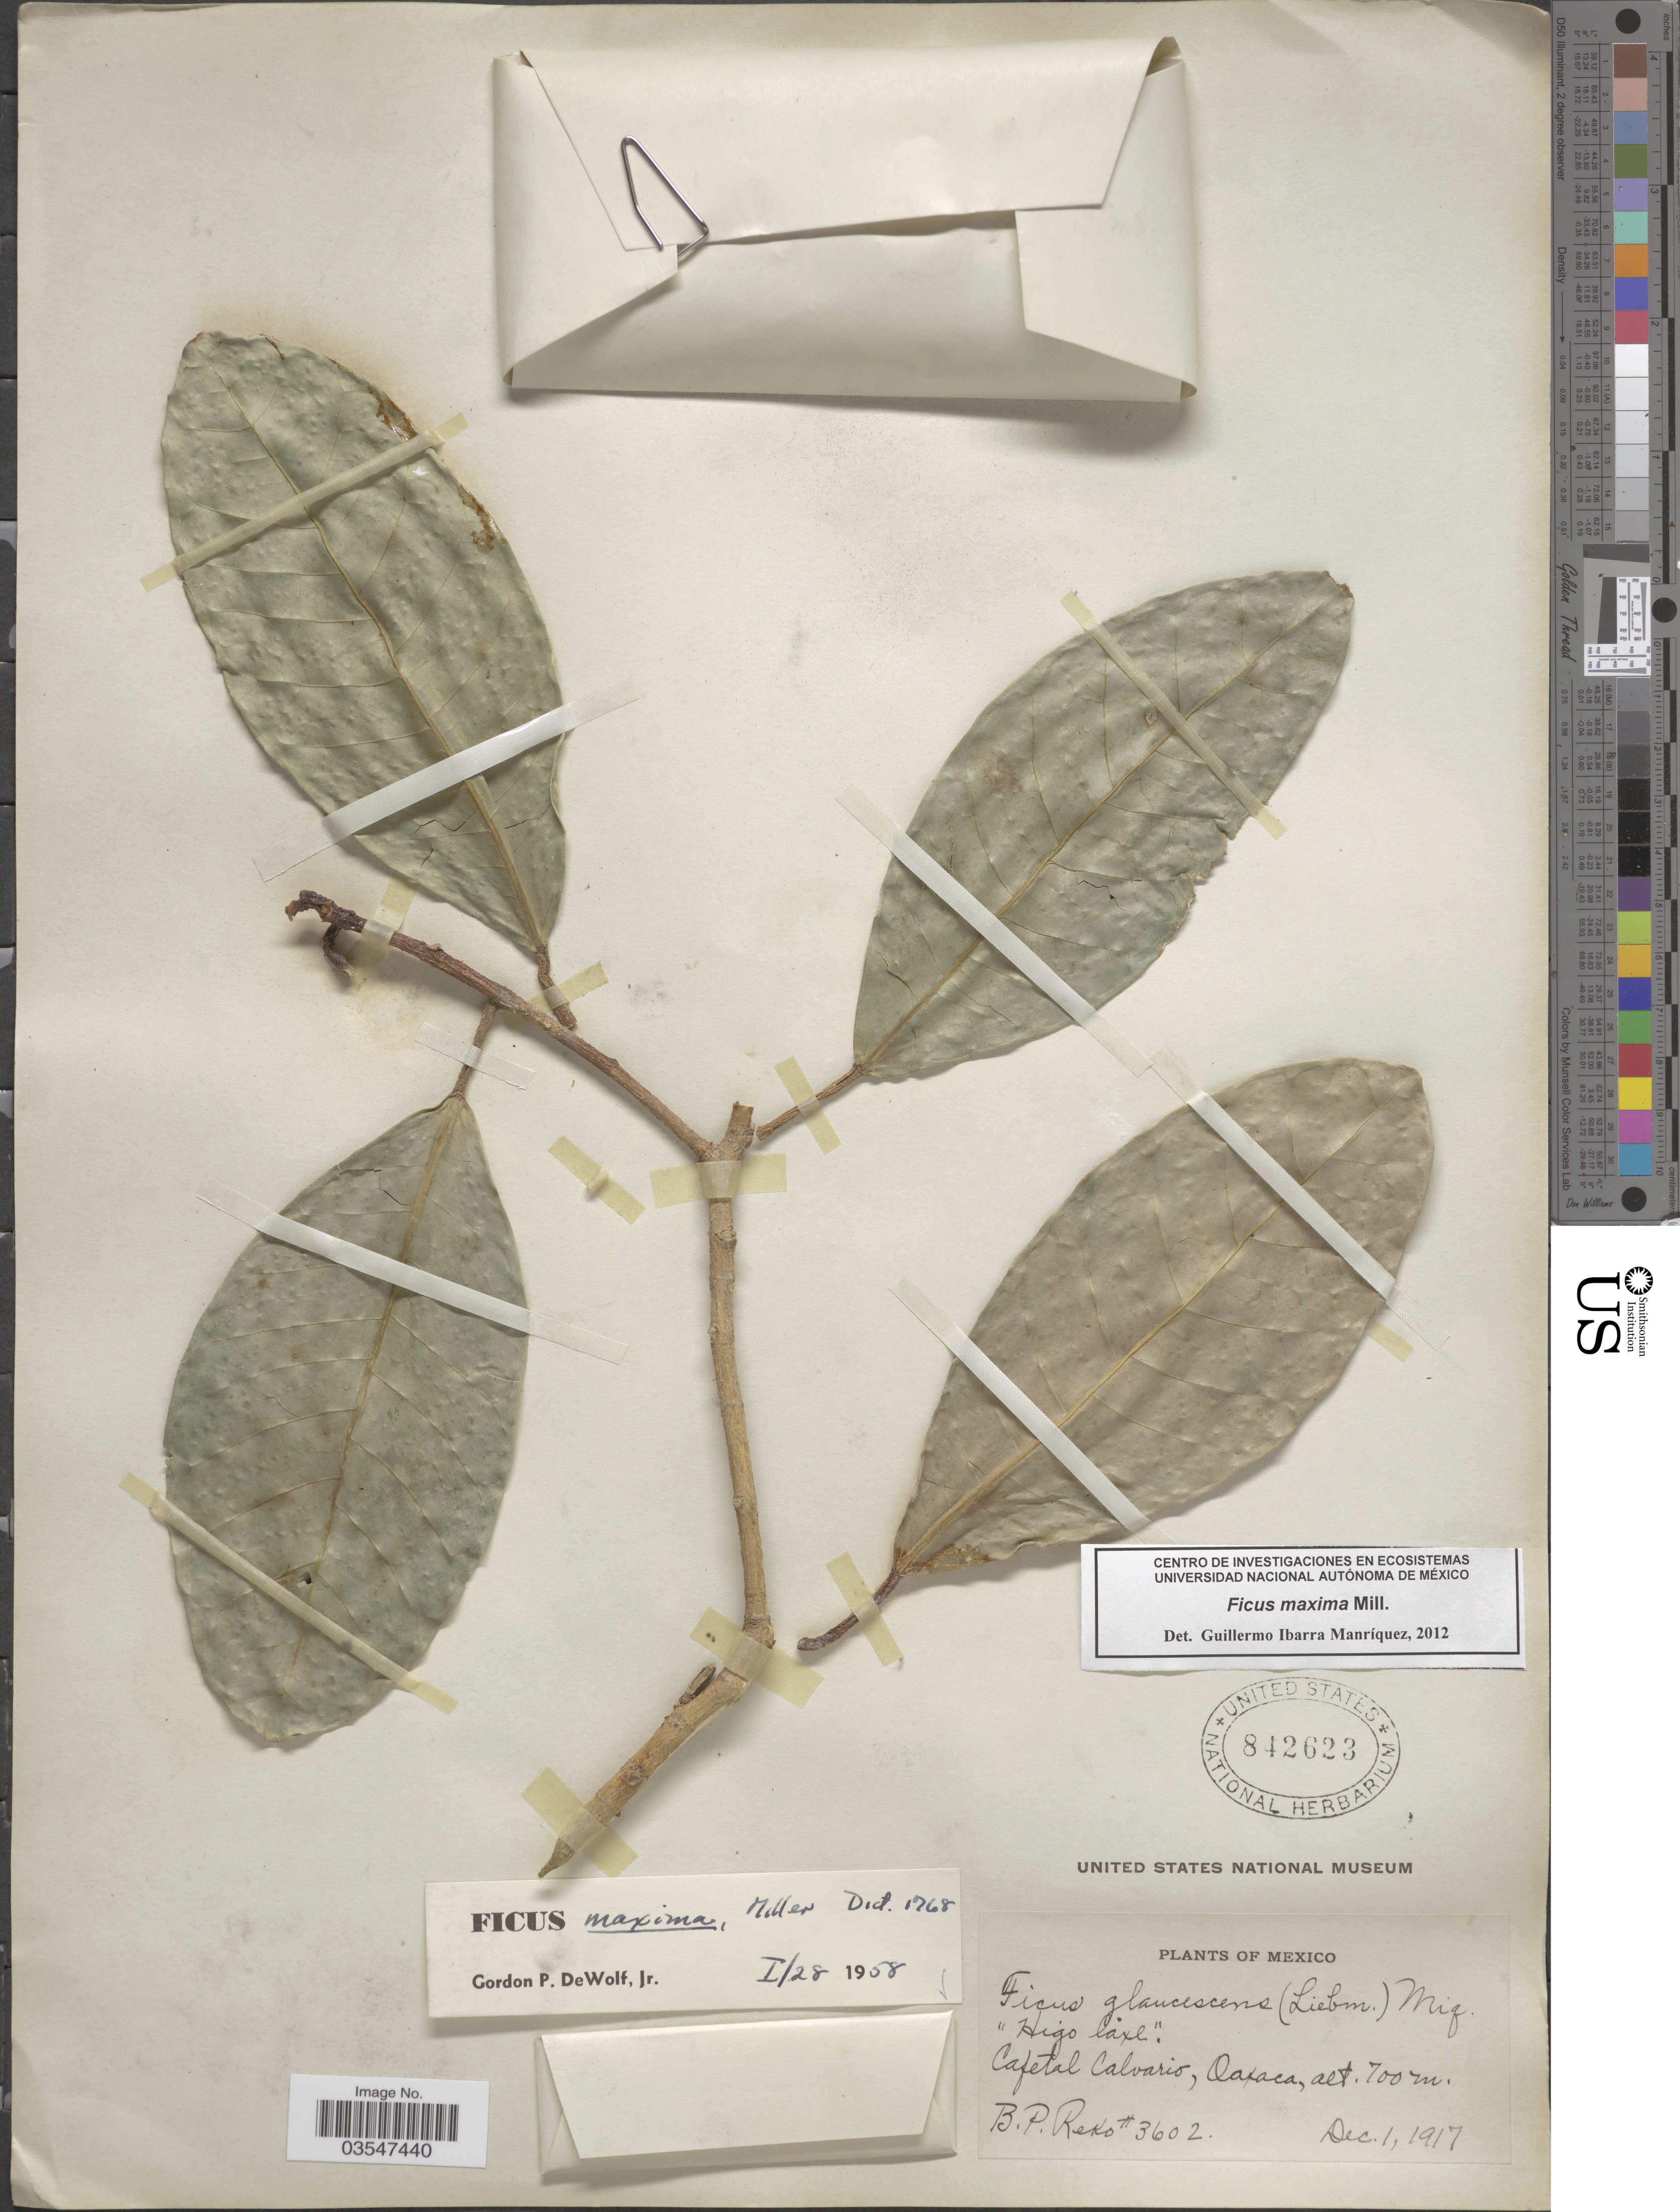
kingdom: Plantae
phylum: Tracheophyta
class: Magnoliopsida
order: Rosales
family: Moraceae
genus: Ficus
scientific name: Ficus maxima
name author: Mill.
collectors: B. P. Reko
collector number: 3602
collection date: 1917-12-01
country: Mexico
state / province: Oaxaca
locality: Cafetal Calvario.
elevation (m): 700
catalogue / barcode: US 842623